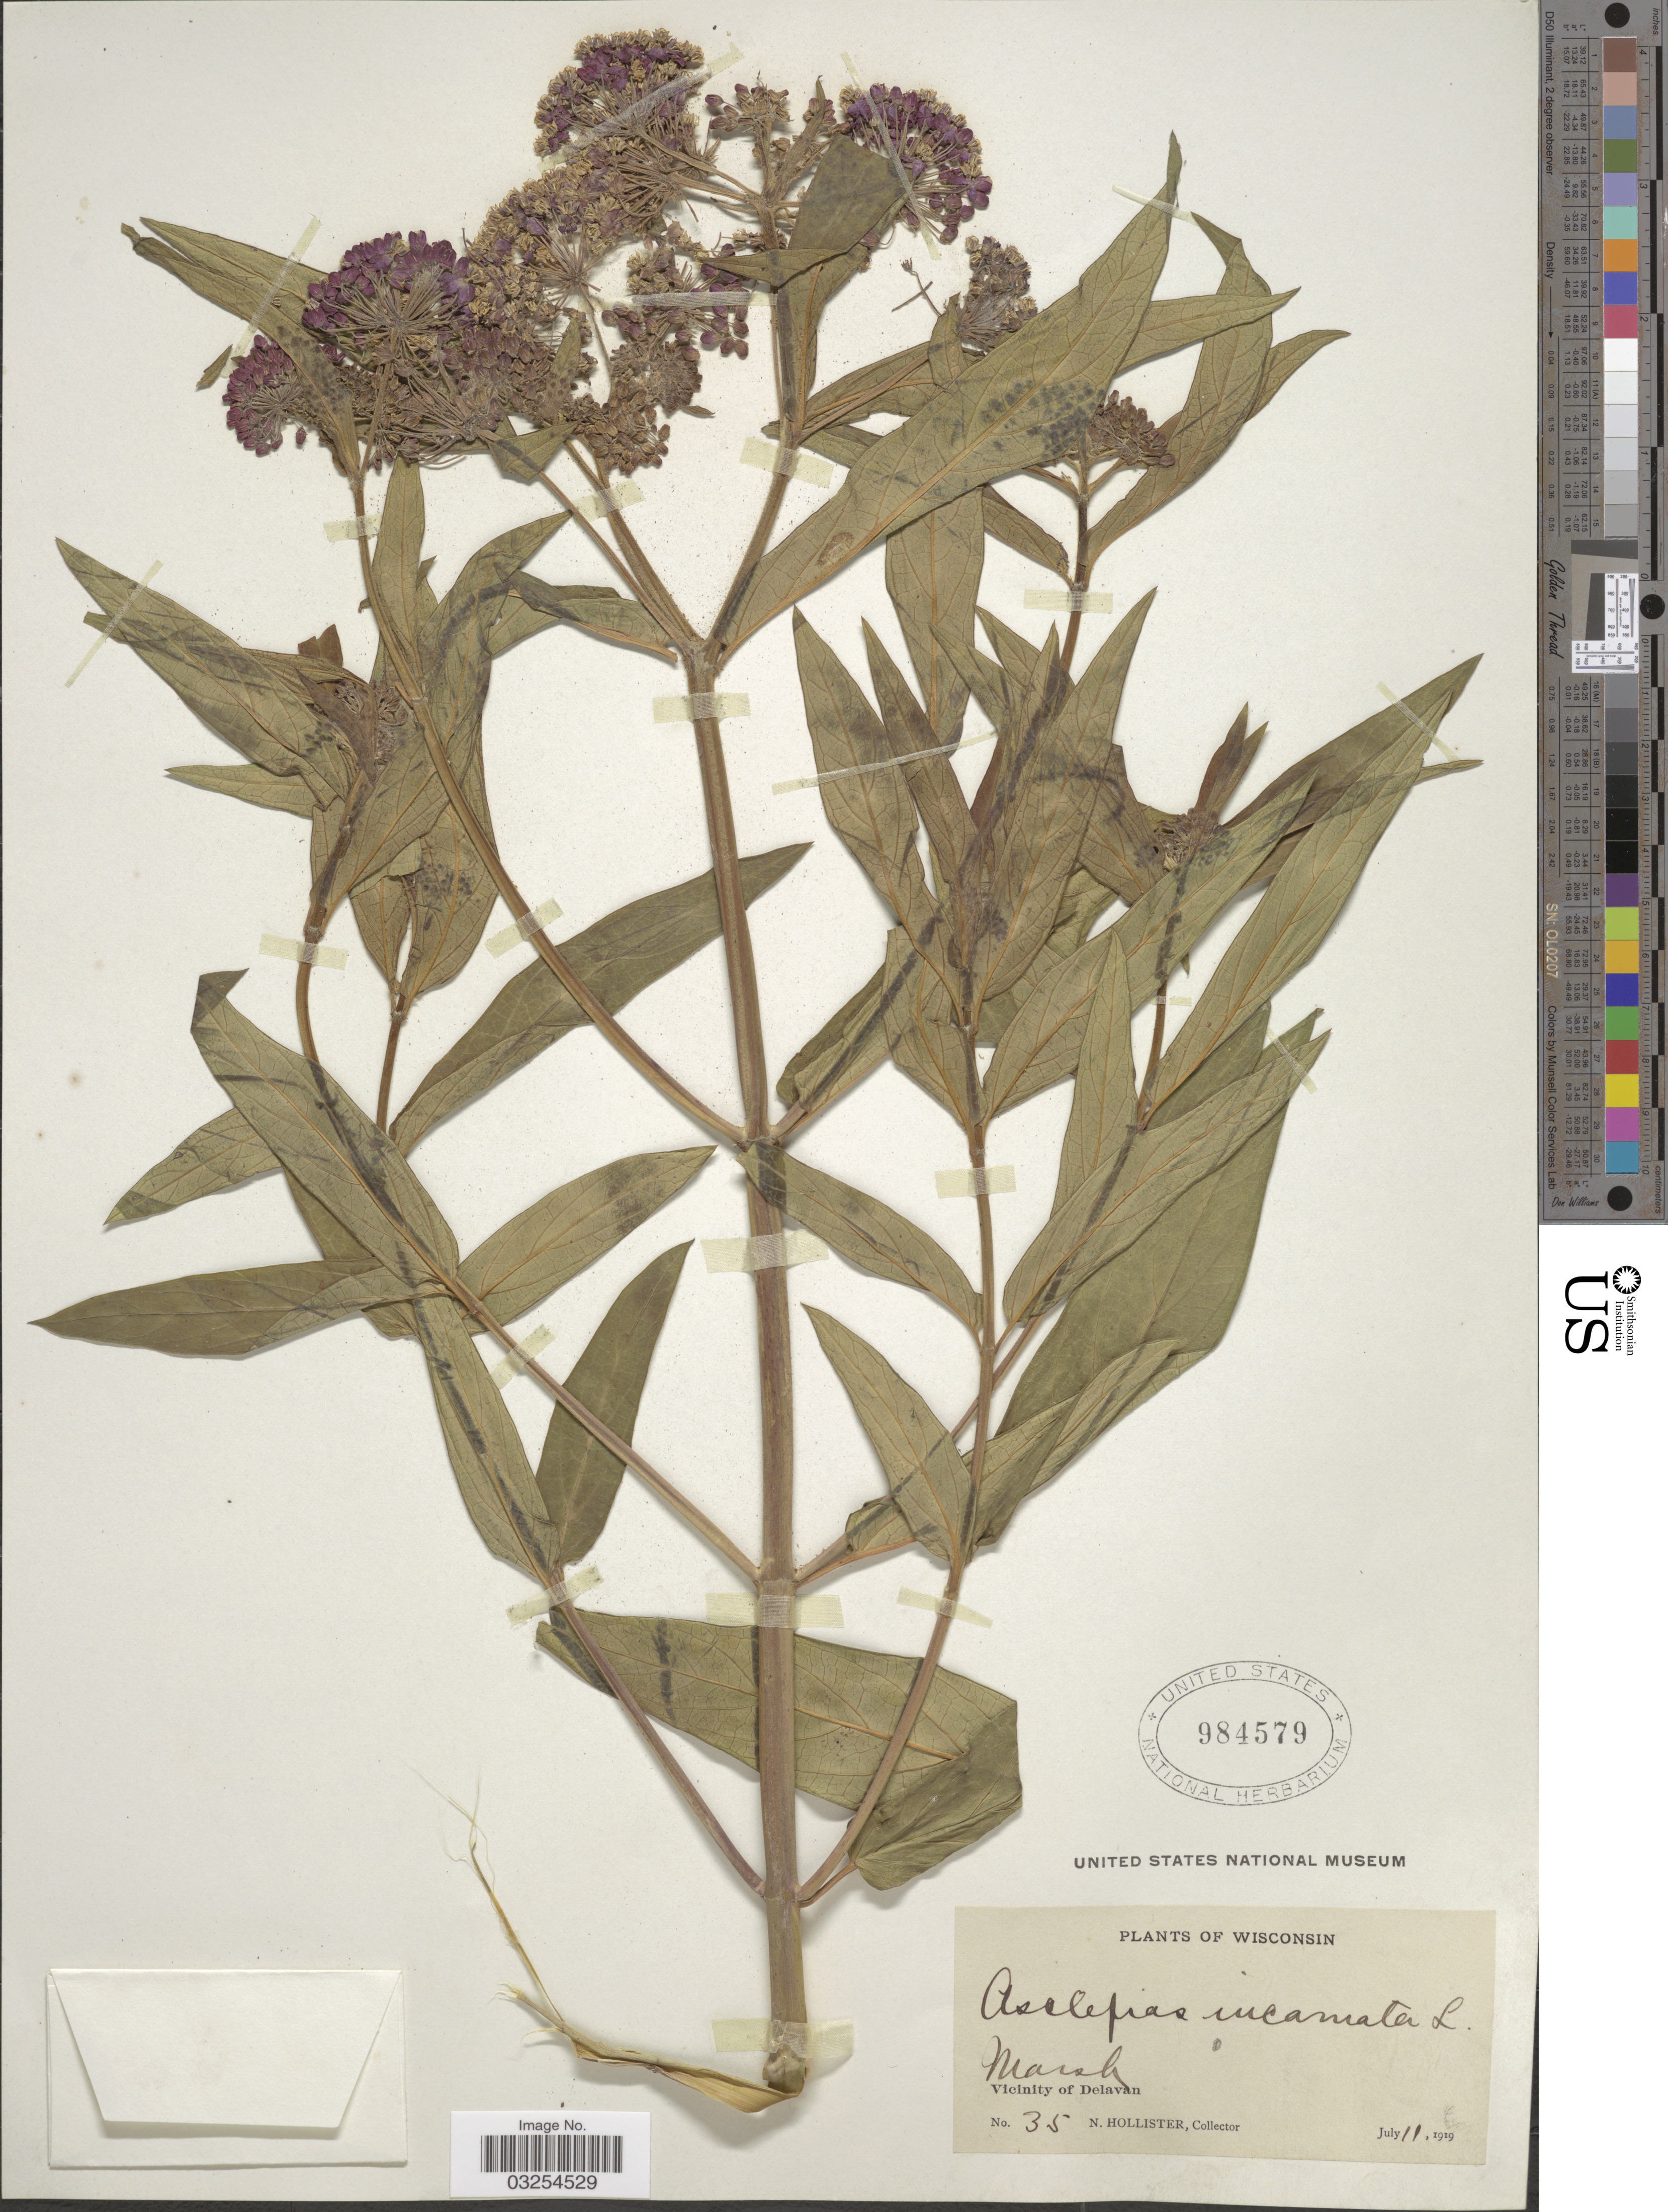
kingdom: Plantae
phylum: Tracheophyta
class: Magnoliopsida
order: Gentianales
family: Apocynaceae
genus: Asclepias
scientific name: Asclepias incarnata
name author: L.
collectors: N. Hollister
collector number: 35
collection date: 1919-07-11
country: United States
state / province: Wisconsin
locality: Vicinity of Delavan.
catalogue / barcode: US 984579